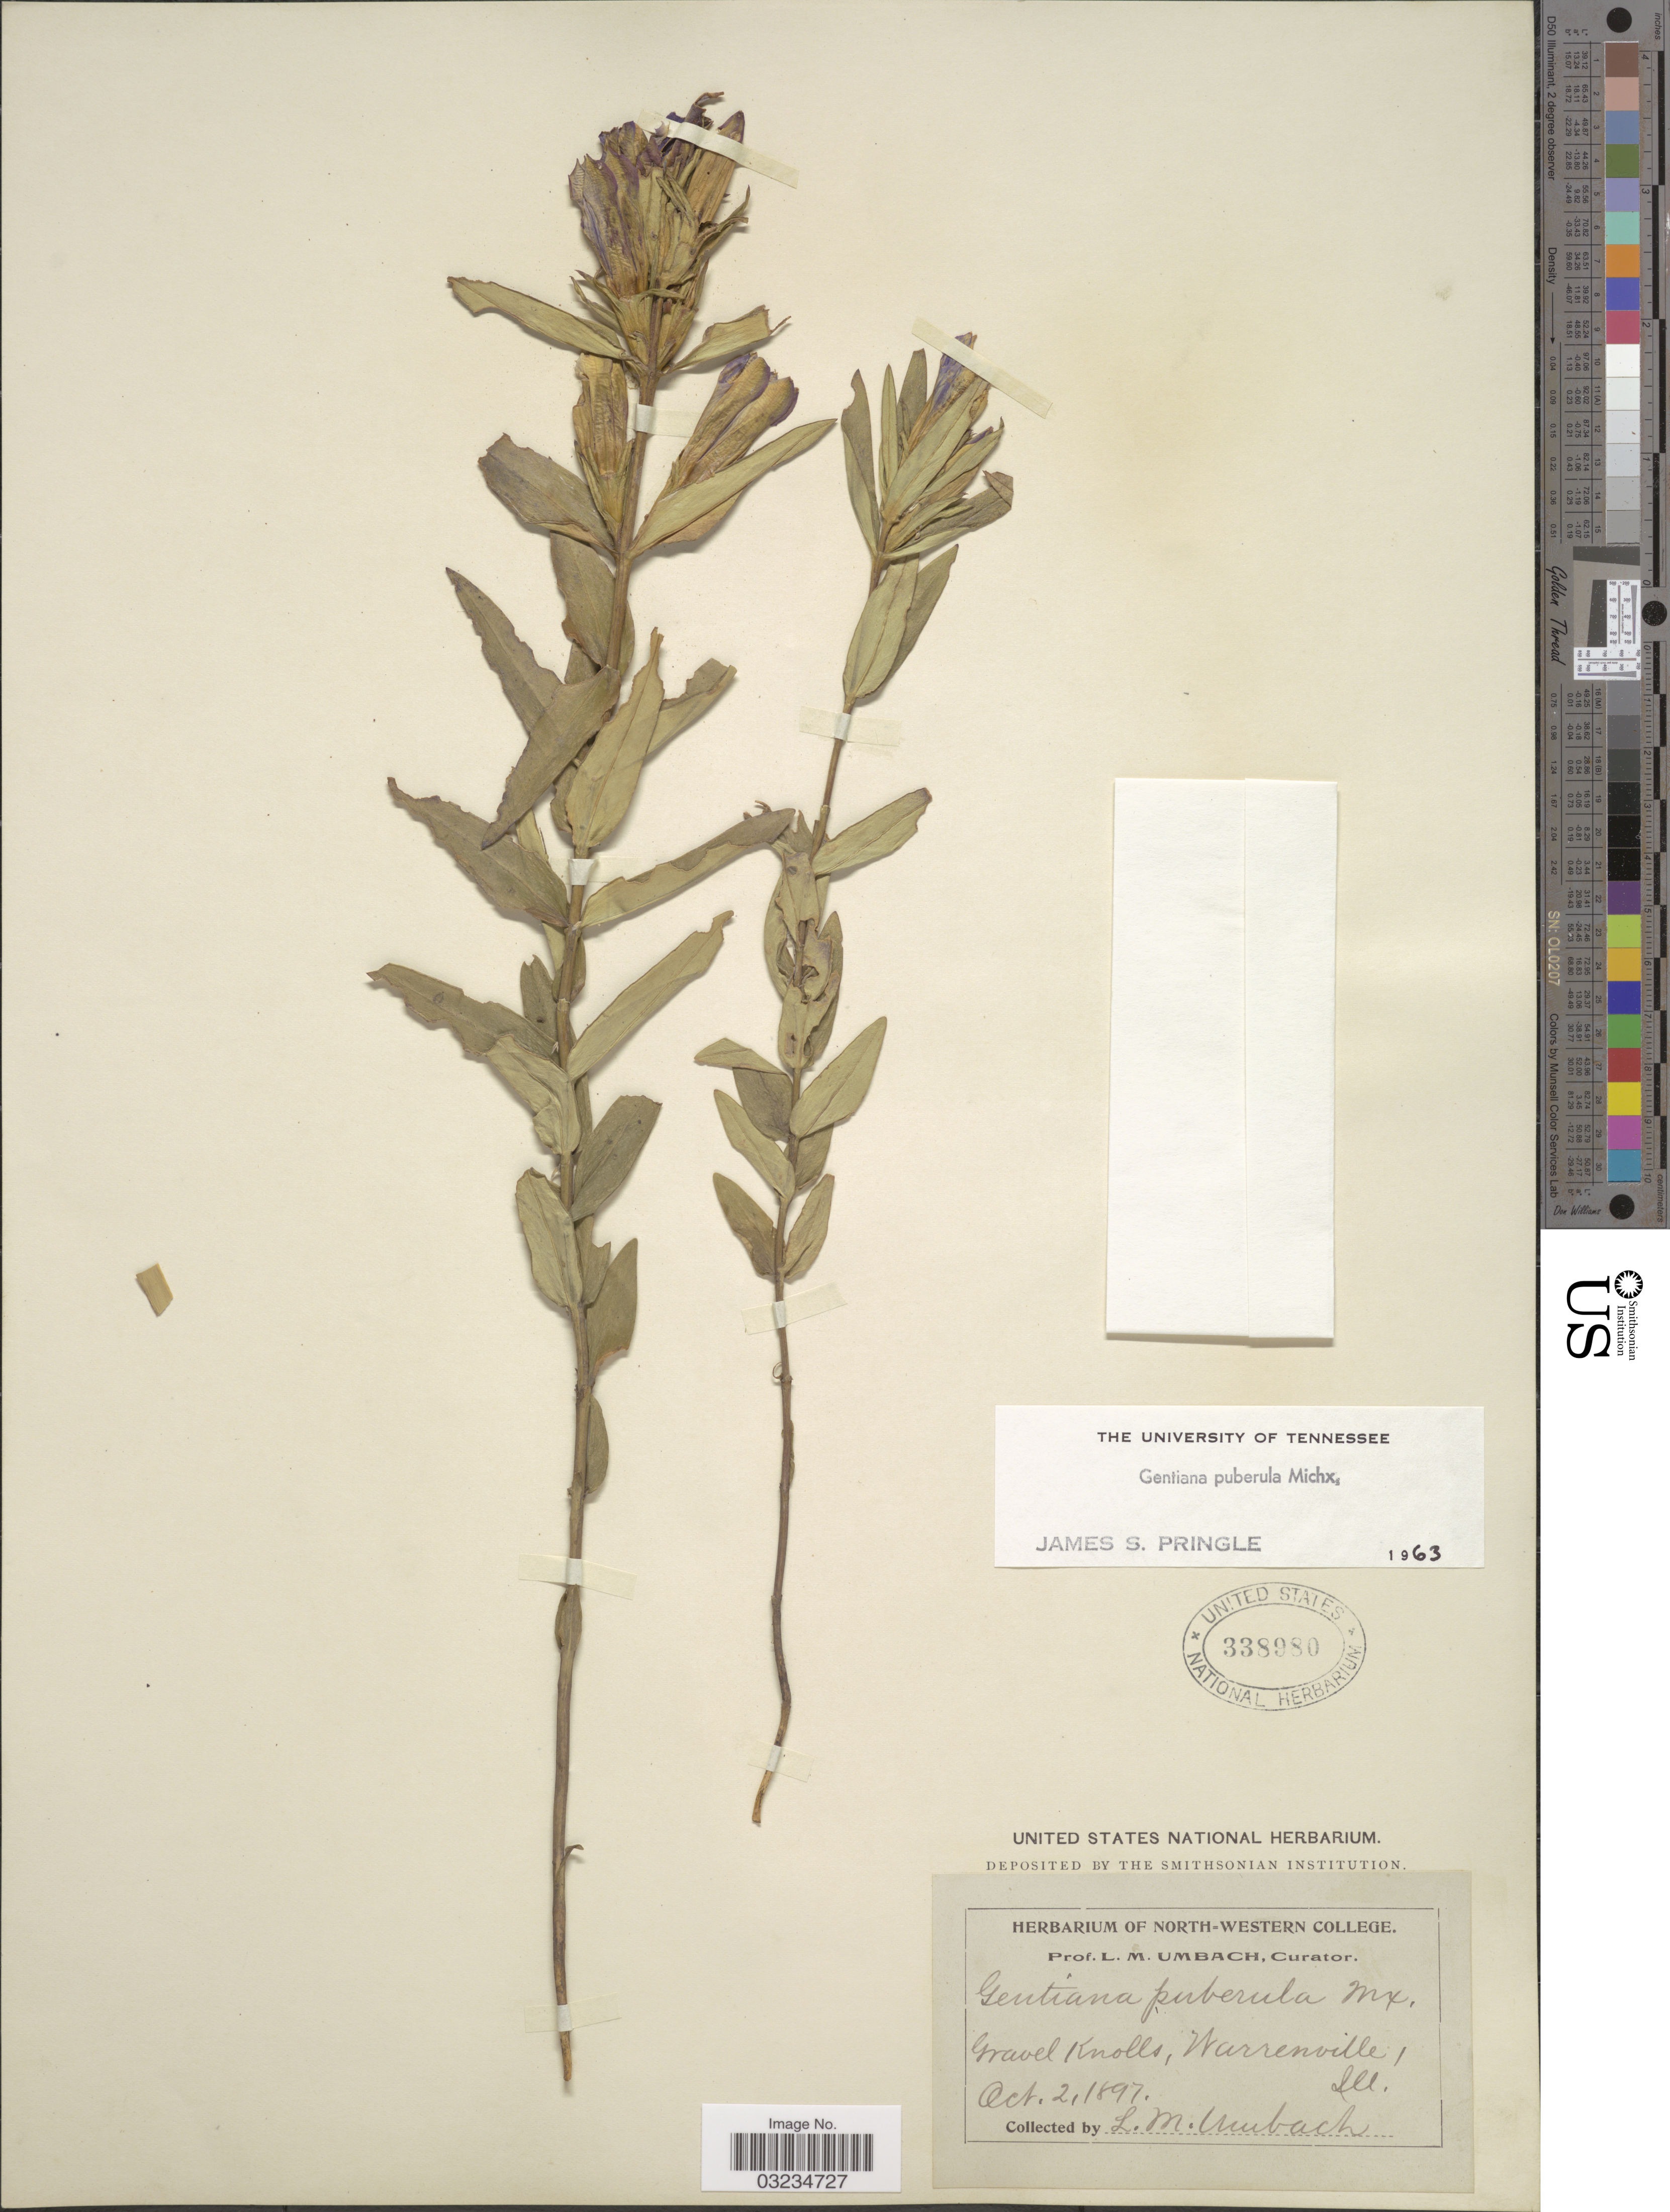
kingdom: Plantae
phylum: Tracheophyta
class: Magnoliopsida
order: Gentianales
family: Gentianaceae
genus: Gentiana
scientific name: Gentiana puberula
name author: Michx.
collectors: L. M. Umbach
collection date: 1897-10-02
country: United States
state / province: Illinois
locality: Gravel Knolls, Warrenville.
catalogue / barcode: US 338980